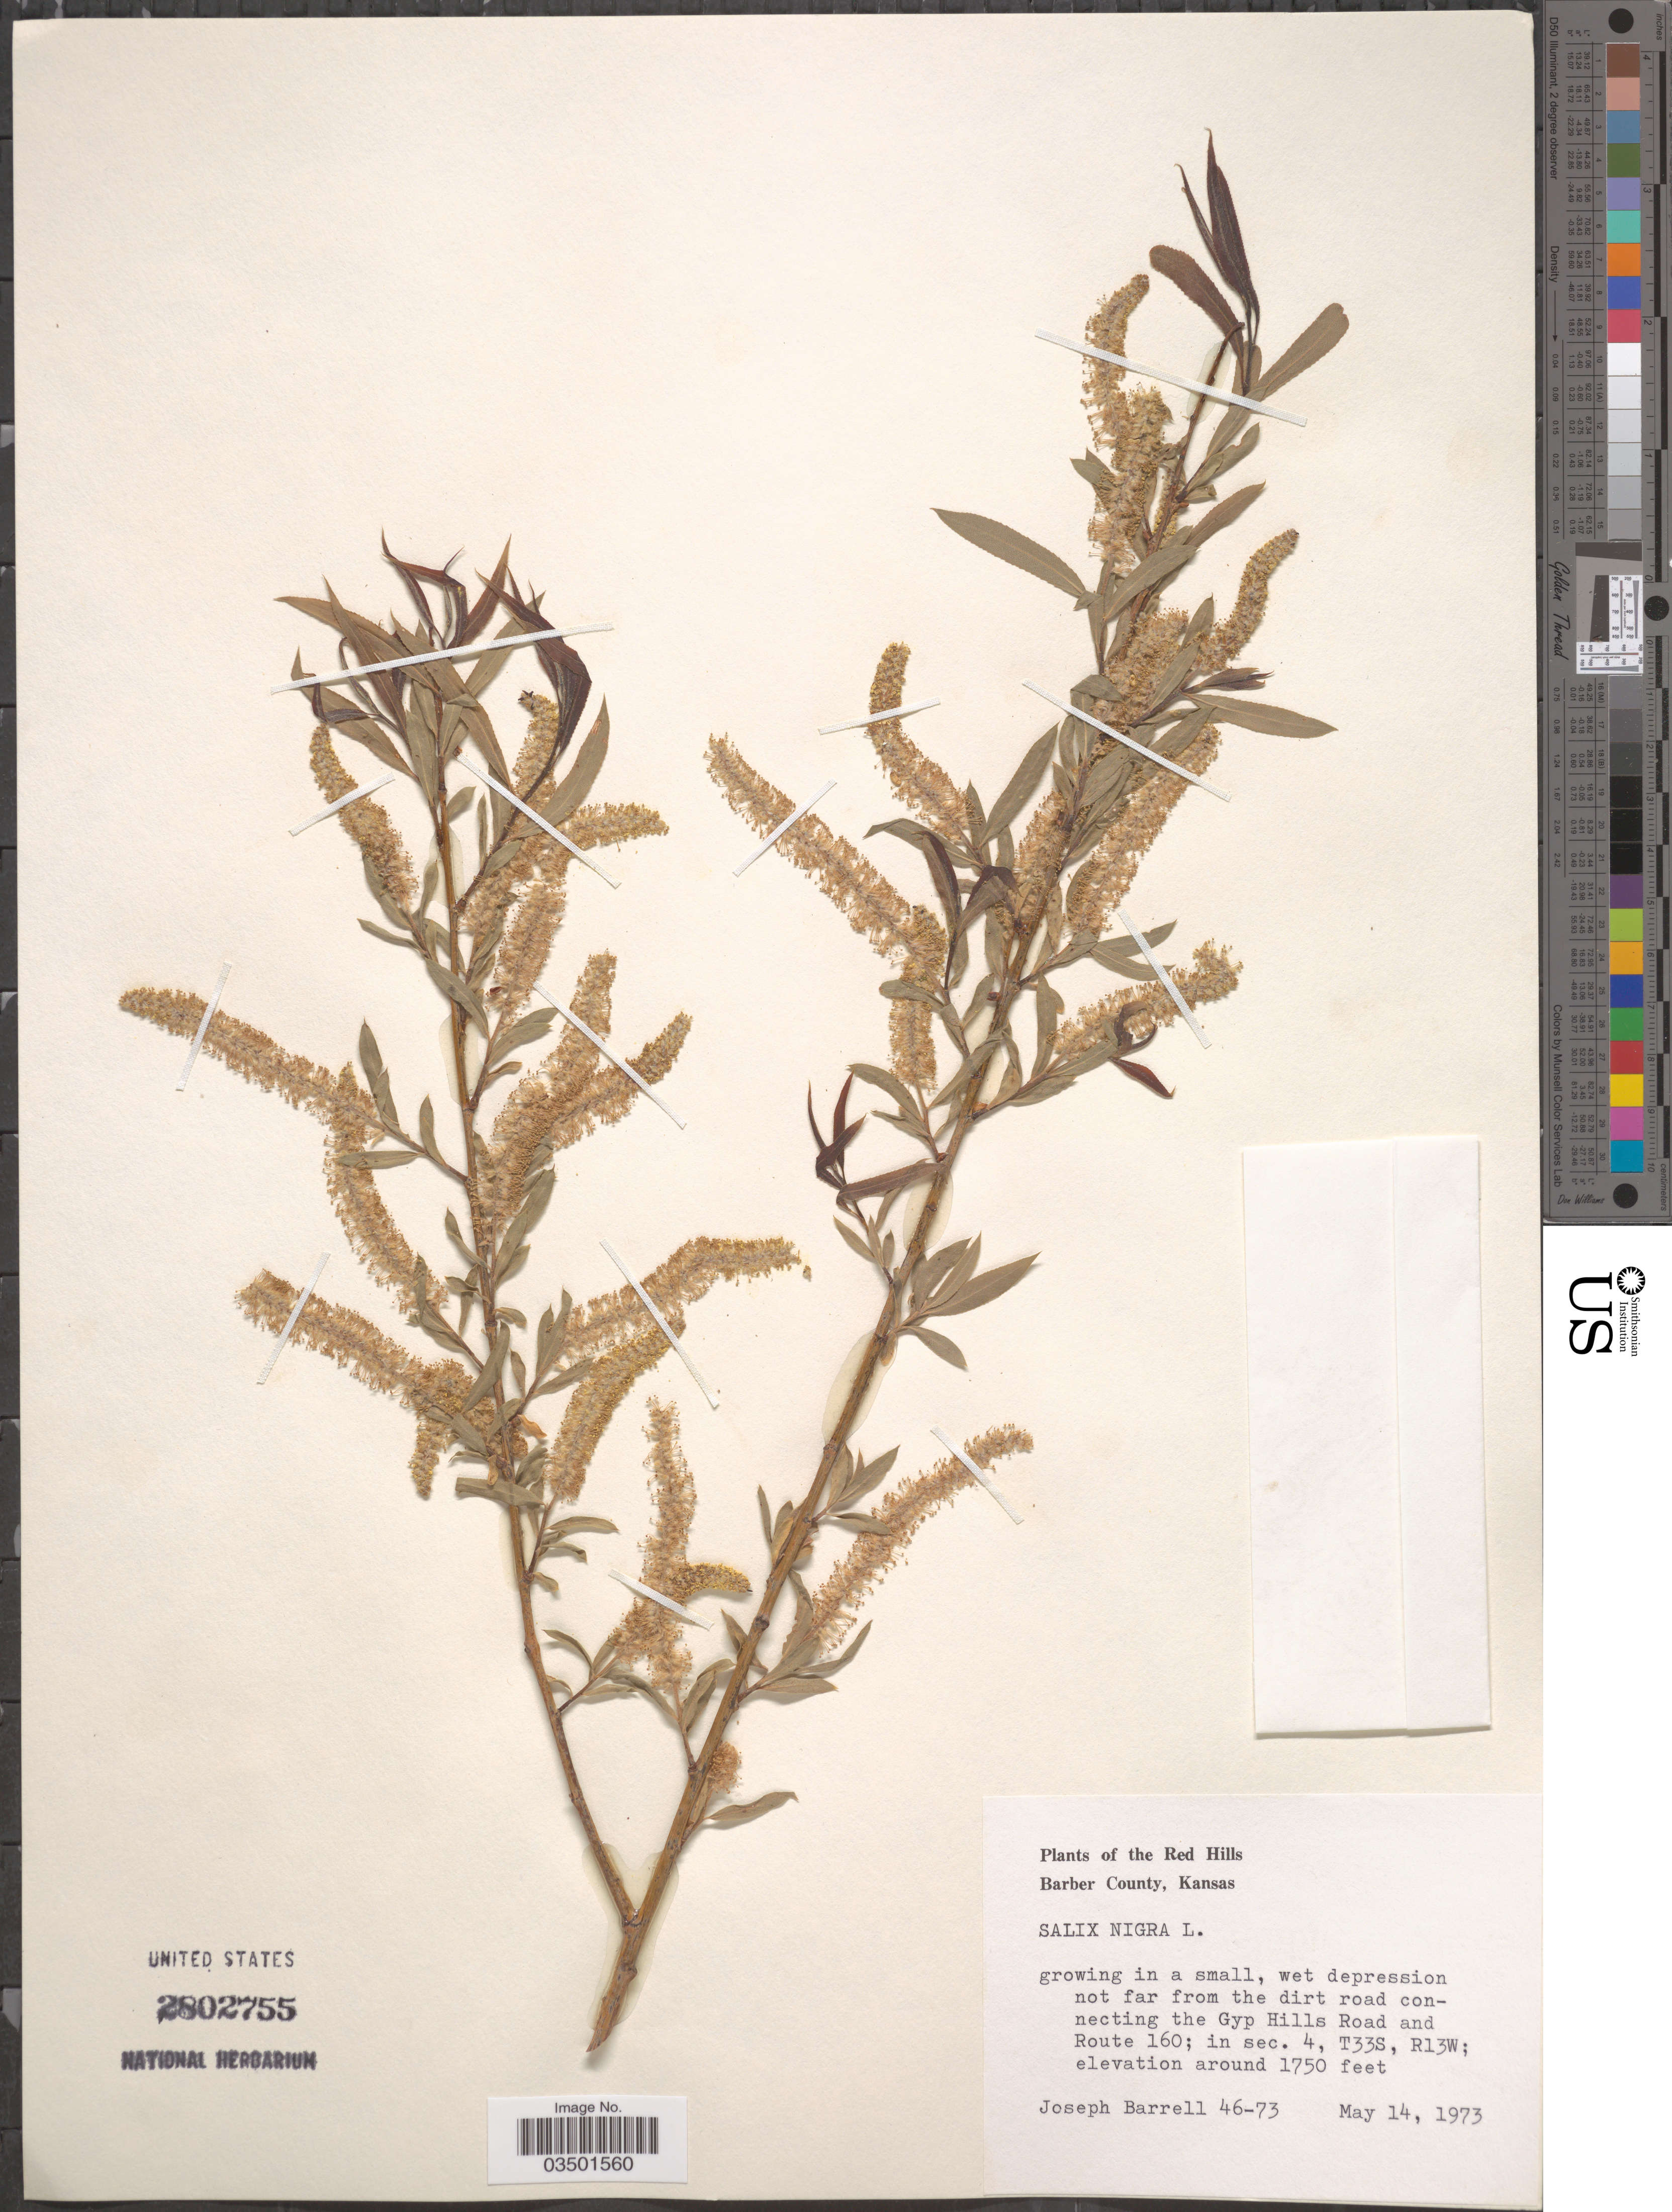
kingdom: Plantae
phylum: Tracheophyta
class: Magnoliopsida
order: Malpighiales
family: Salicaceae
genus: Salix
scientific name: Salix nigra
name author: Marshall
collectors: J. Barrell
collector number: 46-73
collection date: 1973-05-14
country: United States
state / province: Kansas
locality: The Red Hills, Barber County. Wet depression not far from the dirt road connecting the Gyp Hills Road and Route 160; in sec. 4, T33S, R13W.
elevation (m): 533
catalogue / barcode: US 2802755